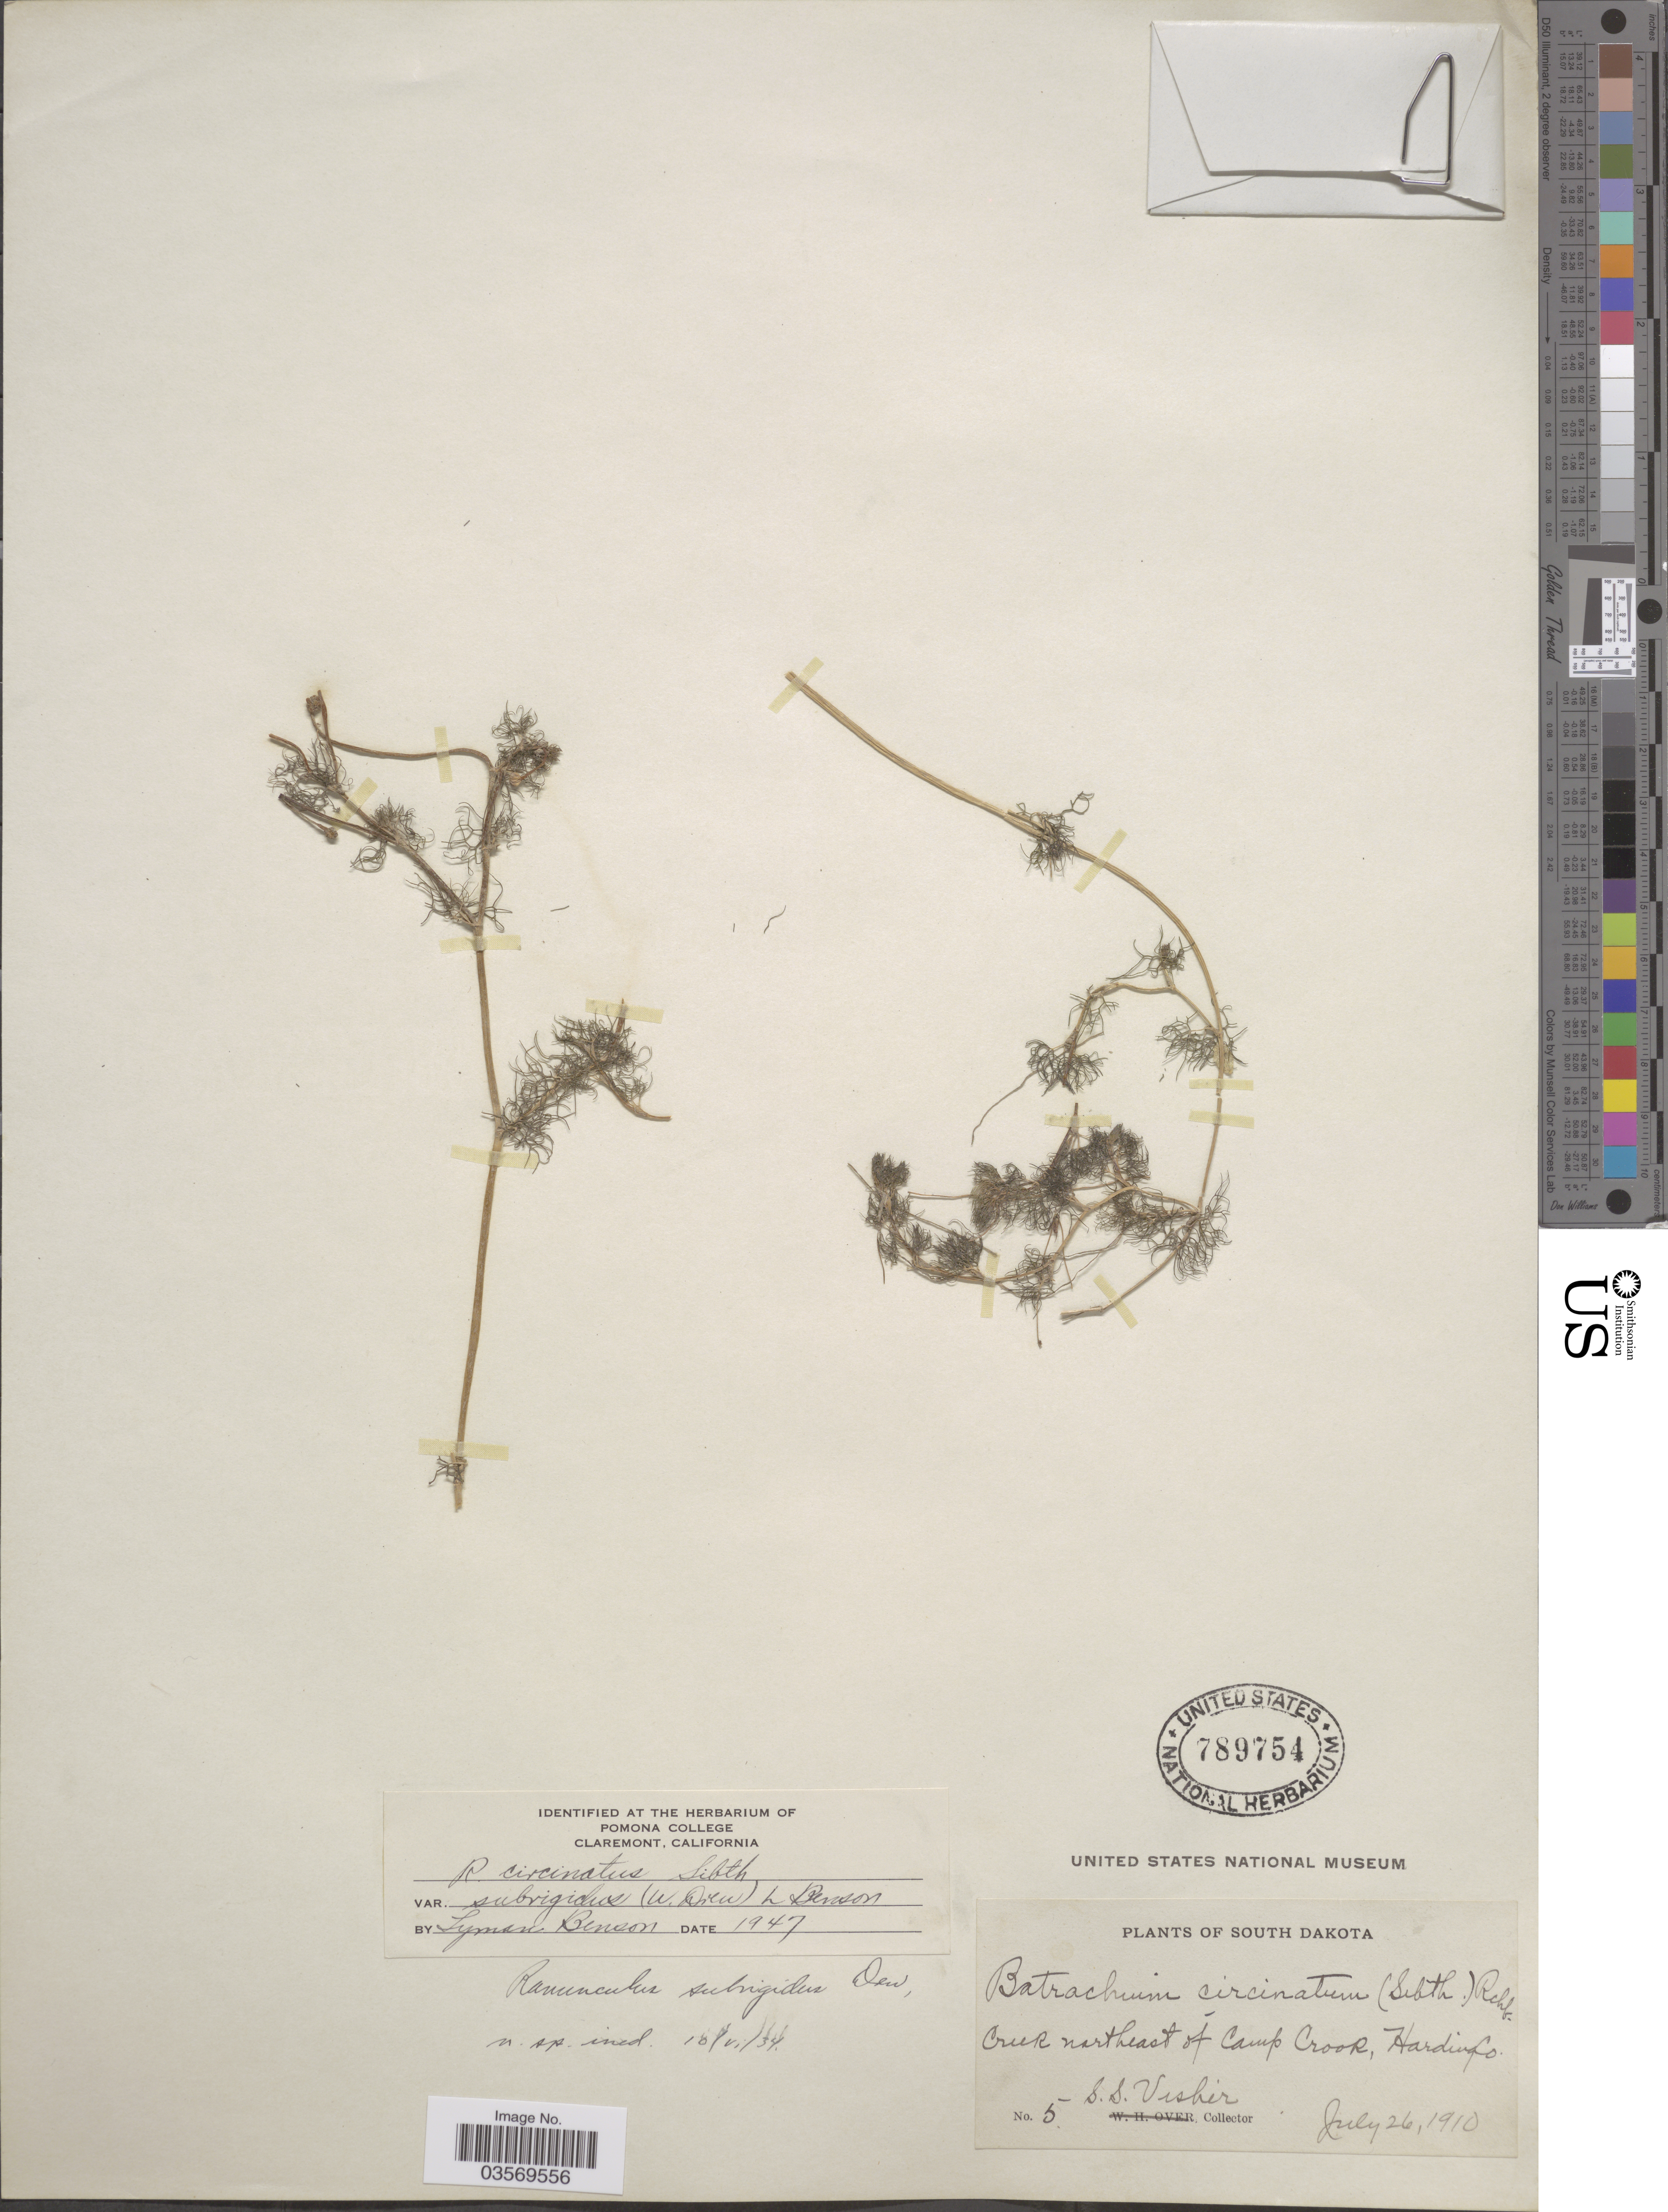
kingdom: Plantae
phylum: Tracheophyta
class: Magnoliopsida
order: Ranunculales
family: Ranunculaceae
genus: Ranunculus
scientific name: Ranunculus subrigidus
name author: W.B. Drew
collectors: S. Visher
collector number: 5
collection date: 1910-07-26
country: United States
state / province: South Dakota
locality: Creek northeast of Camp Crook, Harding Co.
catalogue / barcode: US 789754